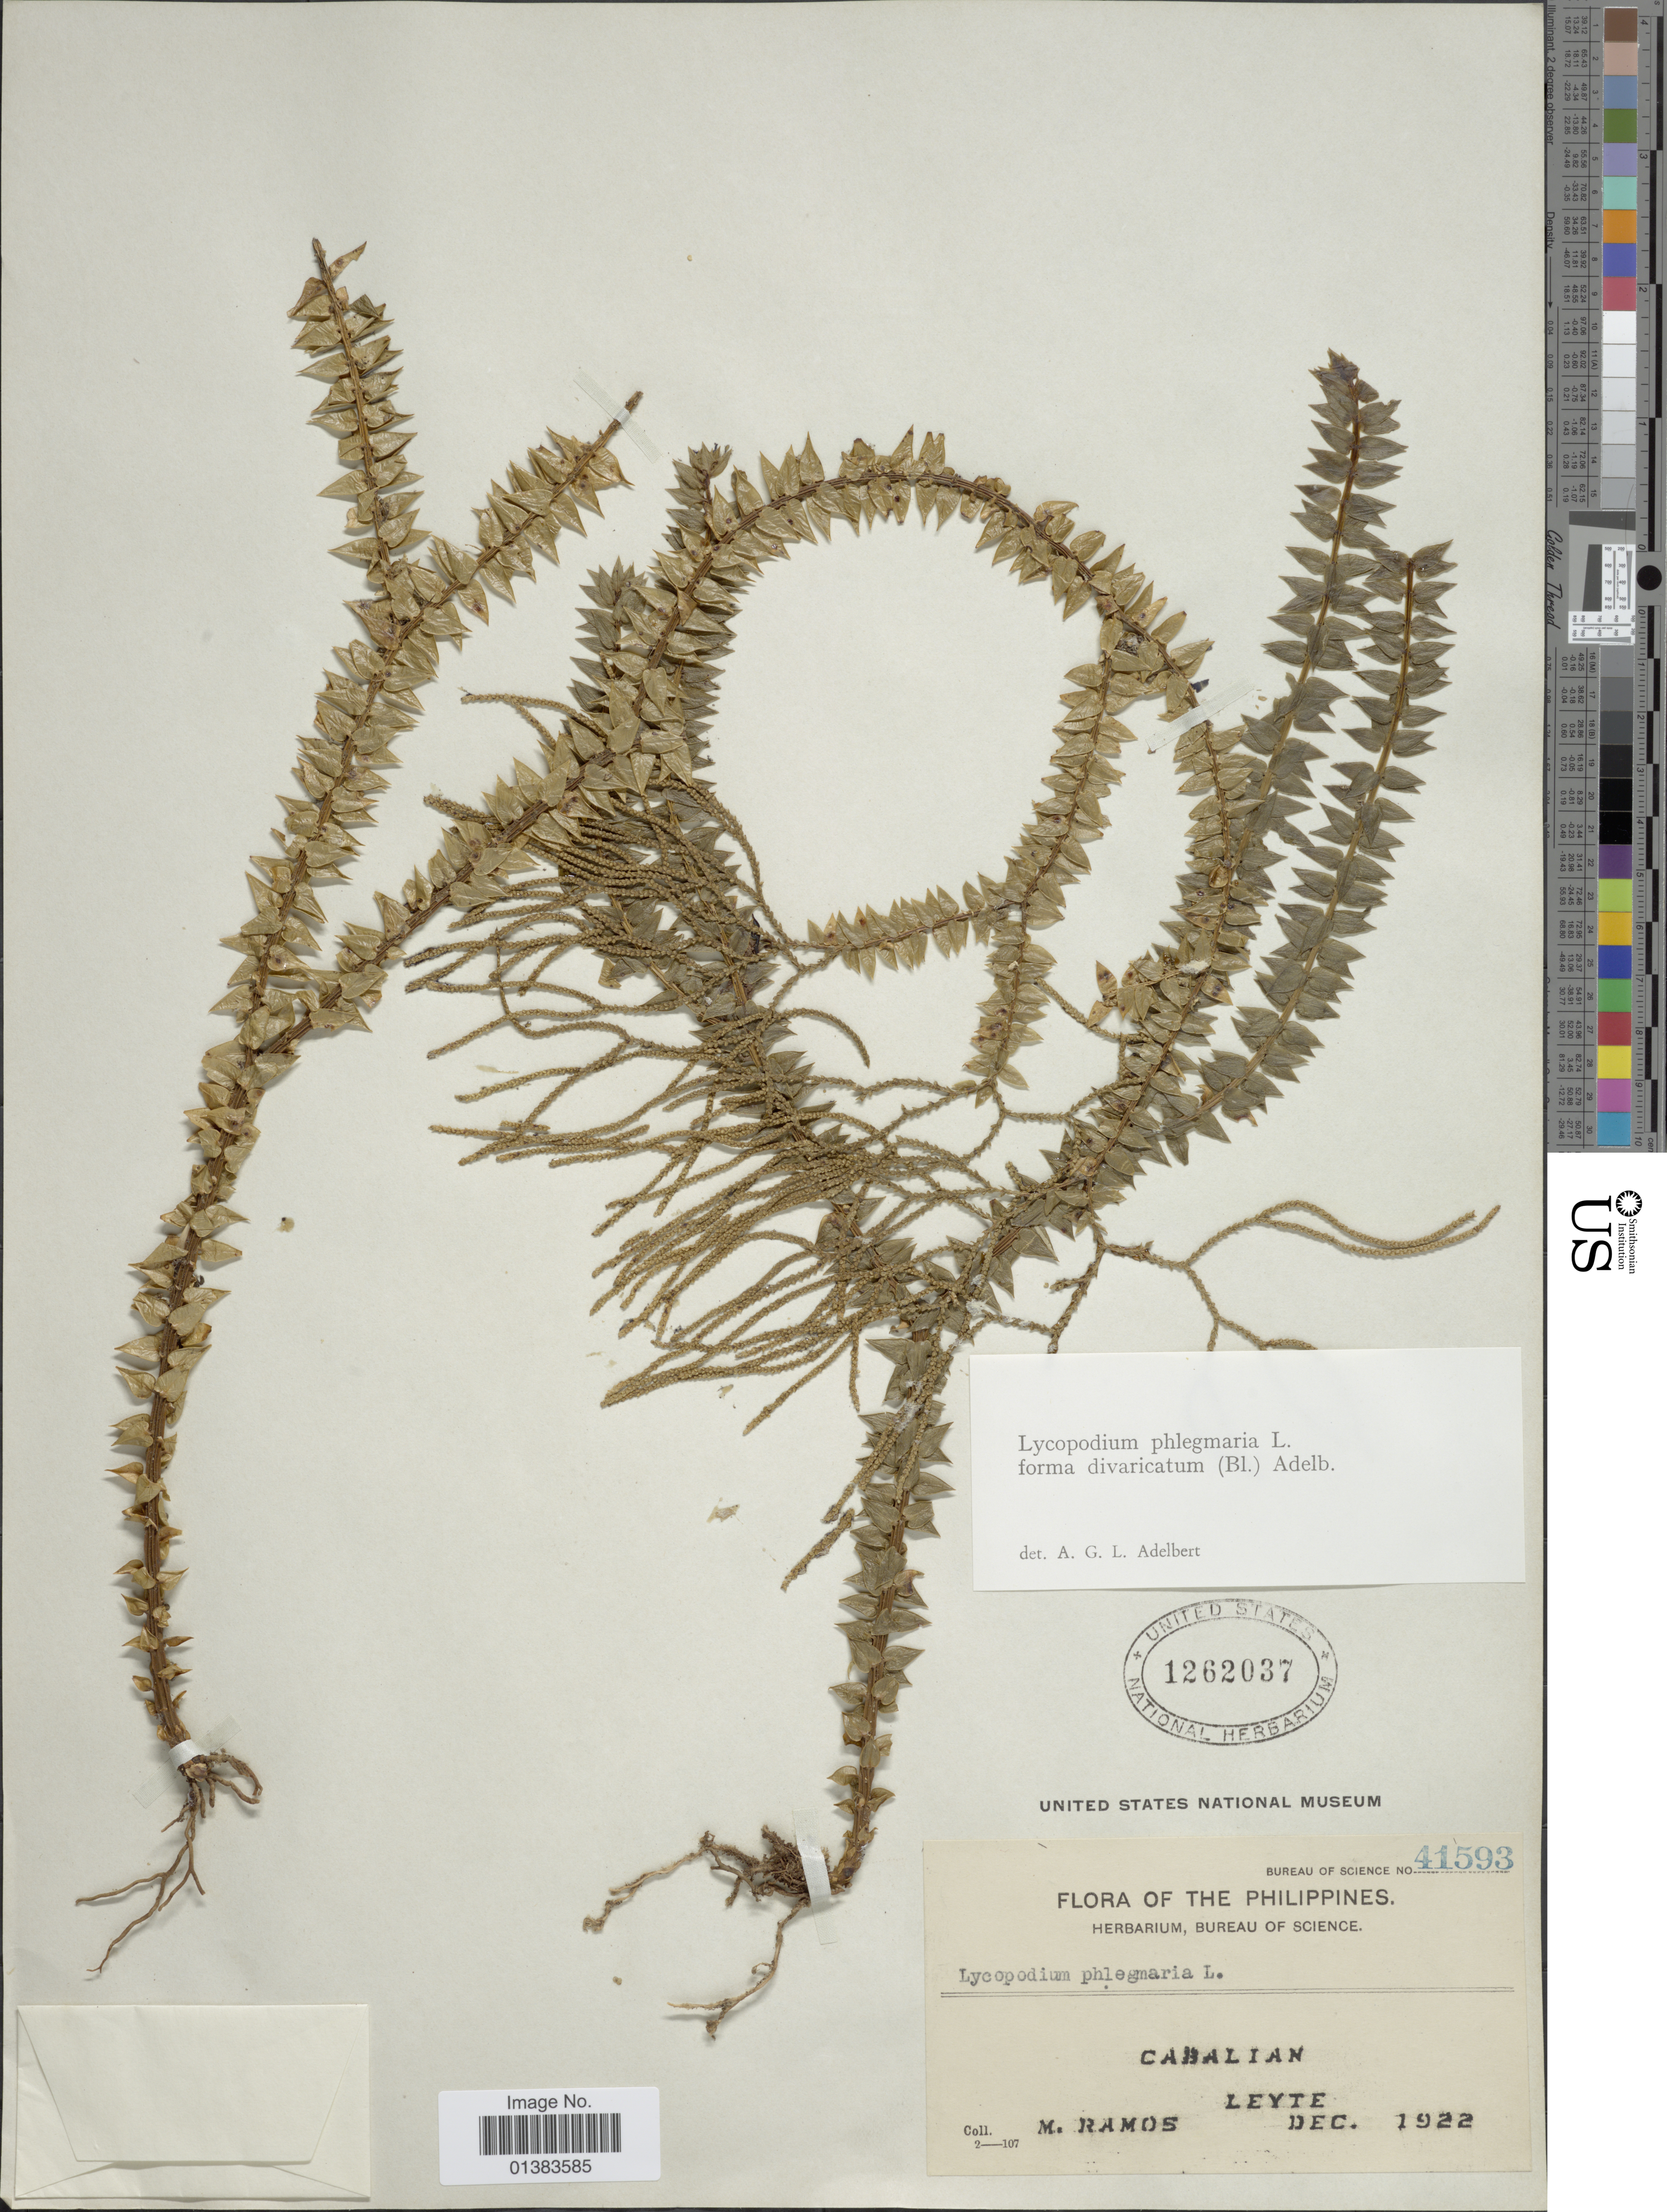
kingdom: Plantae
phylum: Tracheophyta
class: Lycopodiopsida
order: Lycopodiales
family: Lycopodiaceae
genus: Phlegmariurus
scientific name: Phlegmariurus kesselringii (Herter) comb. ined.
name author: (Herter)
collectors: M. Ramos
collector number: Bureau of Science 41593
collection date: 1922-12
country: Philippines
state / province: Eastern Visayas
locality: Cabalian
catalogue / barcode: US 1262037